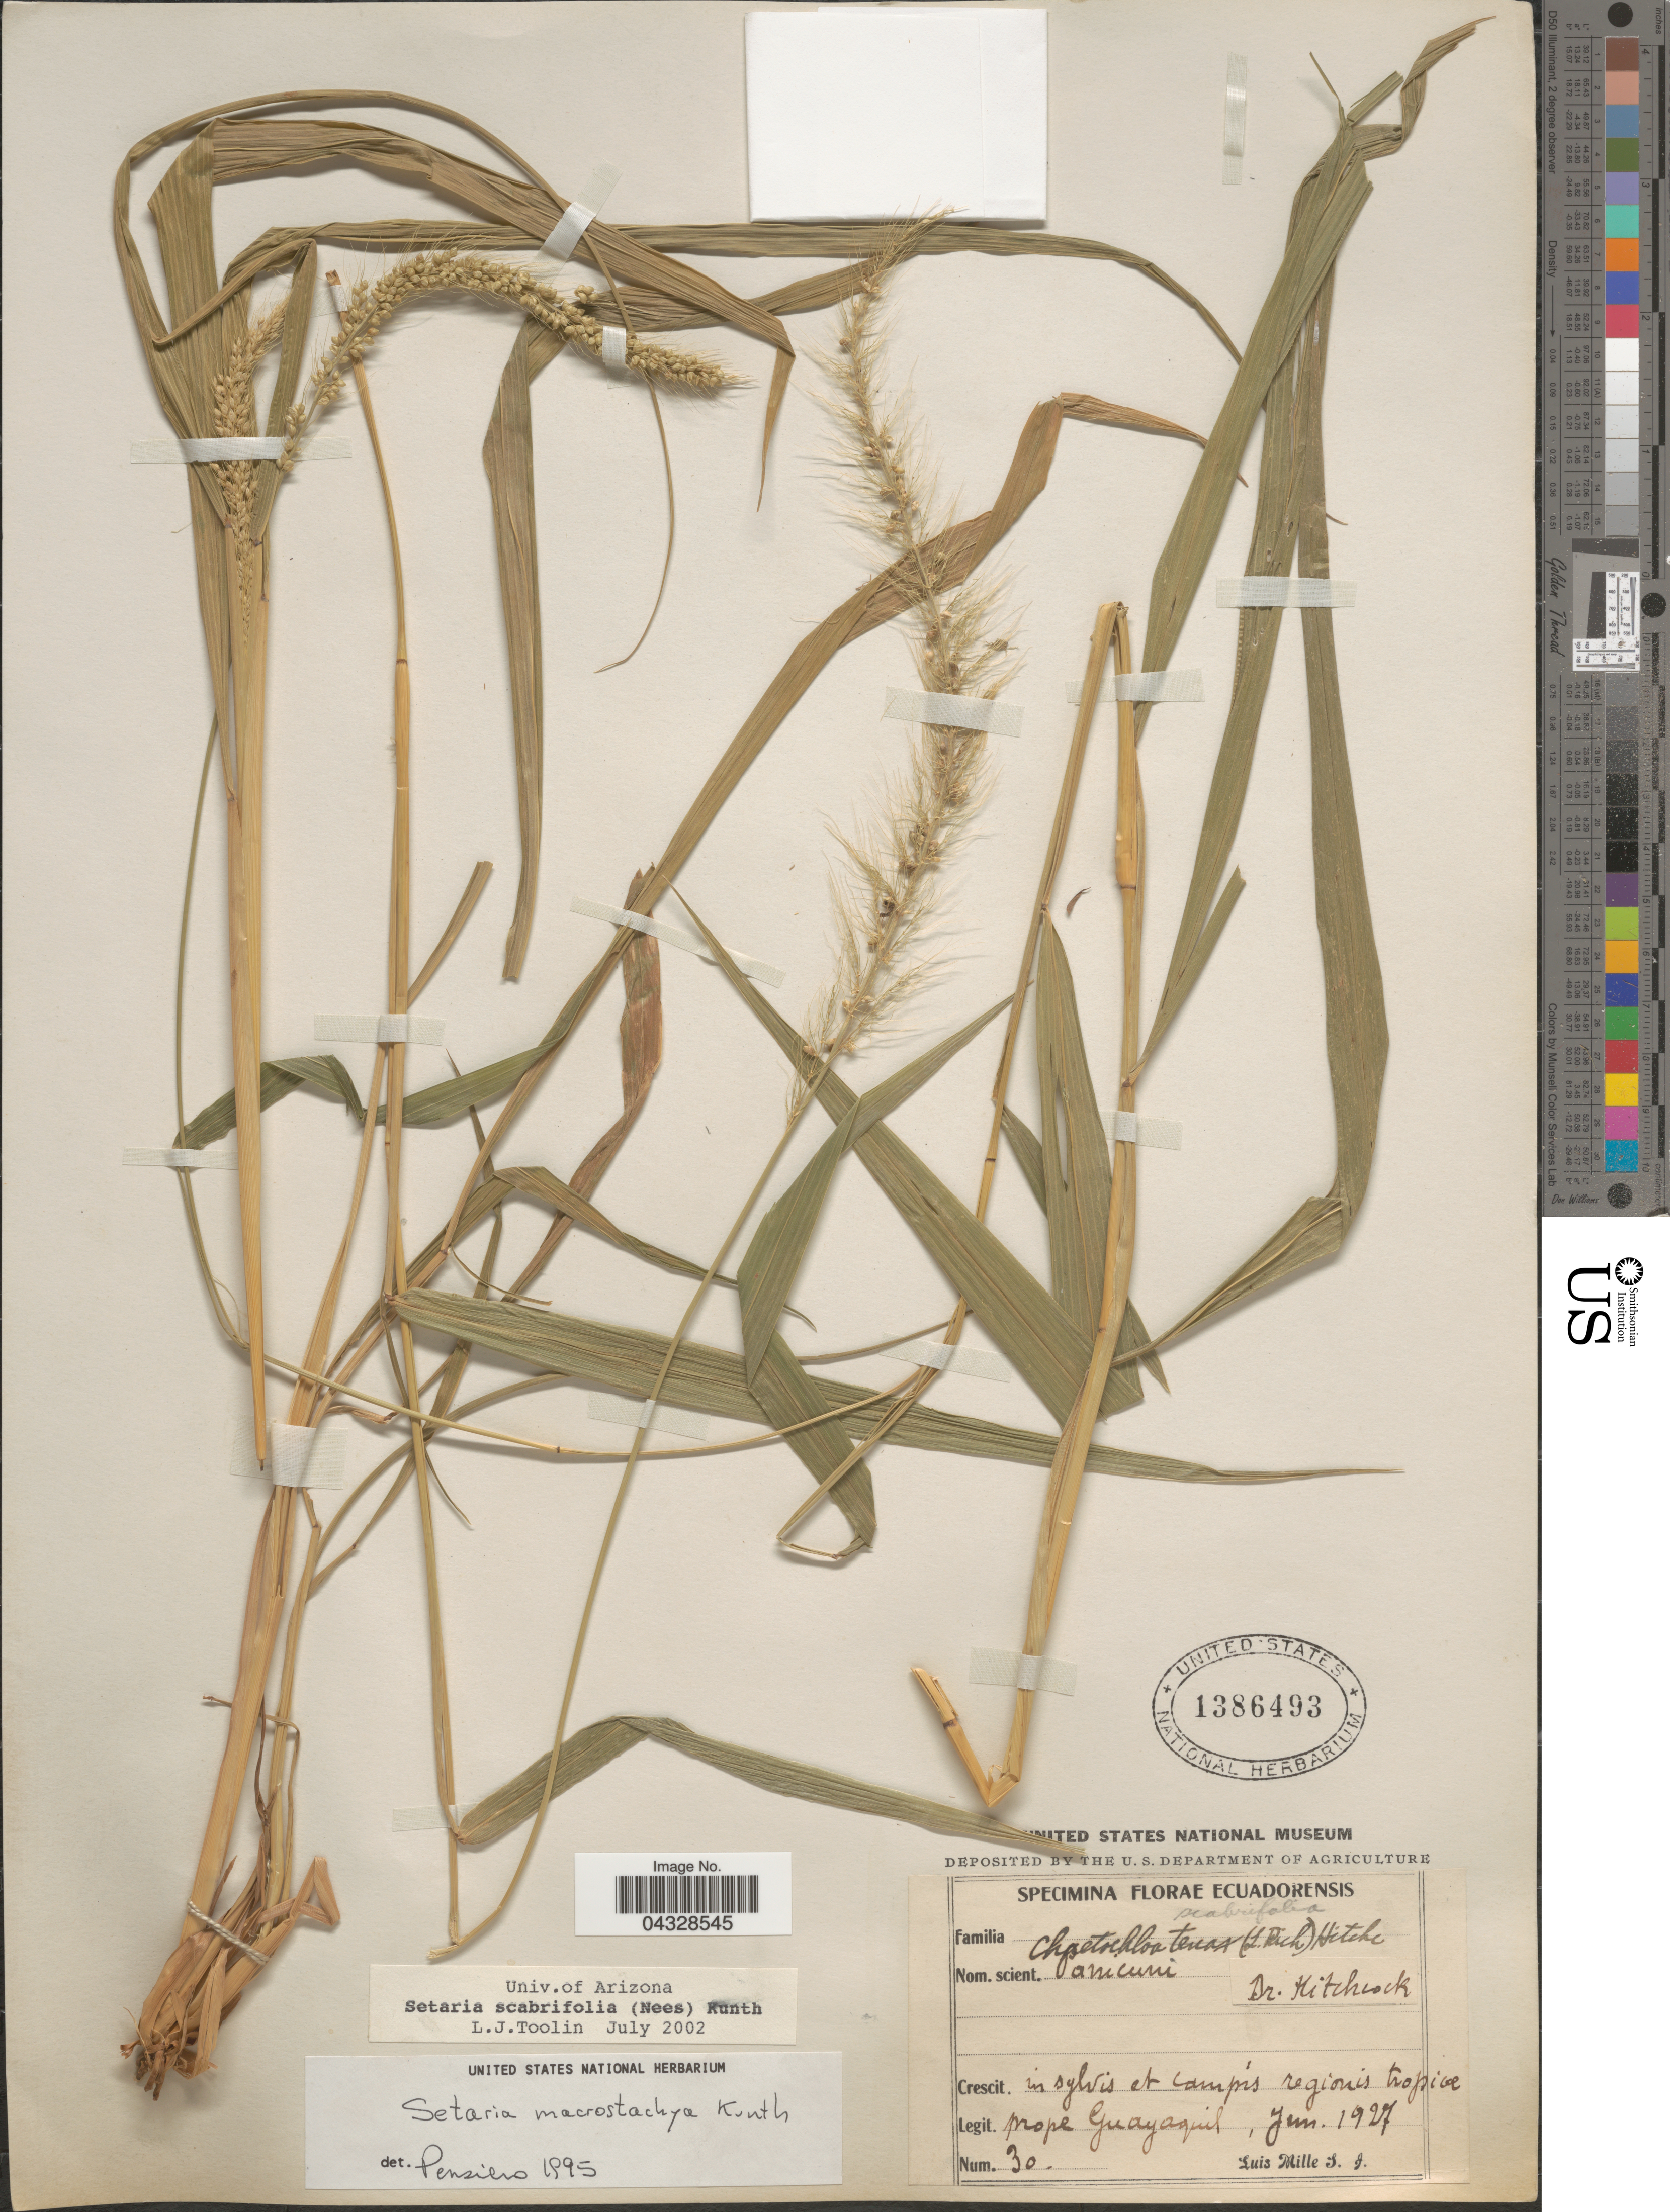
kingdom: Plantae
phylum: Tracheophyta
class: Liliopsida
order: Poales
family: Poaceae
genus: Setaria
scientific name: Setaria scabrifolia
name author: Kunth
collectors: L. Mille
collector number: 30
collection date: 1927-06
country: Ecuador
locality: In sylvis et campis regionis tropicae. Prope Guayaquil.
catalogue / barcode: US 1386493